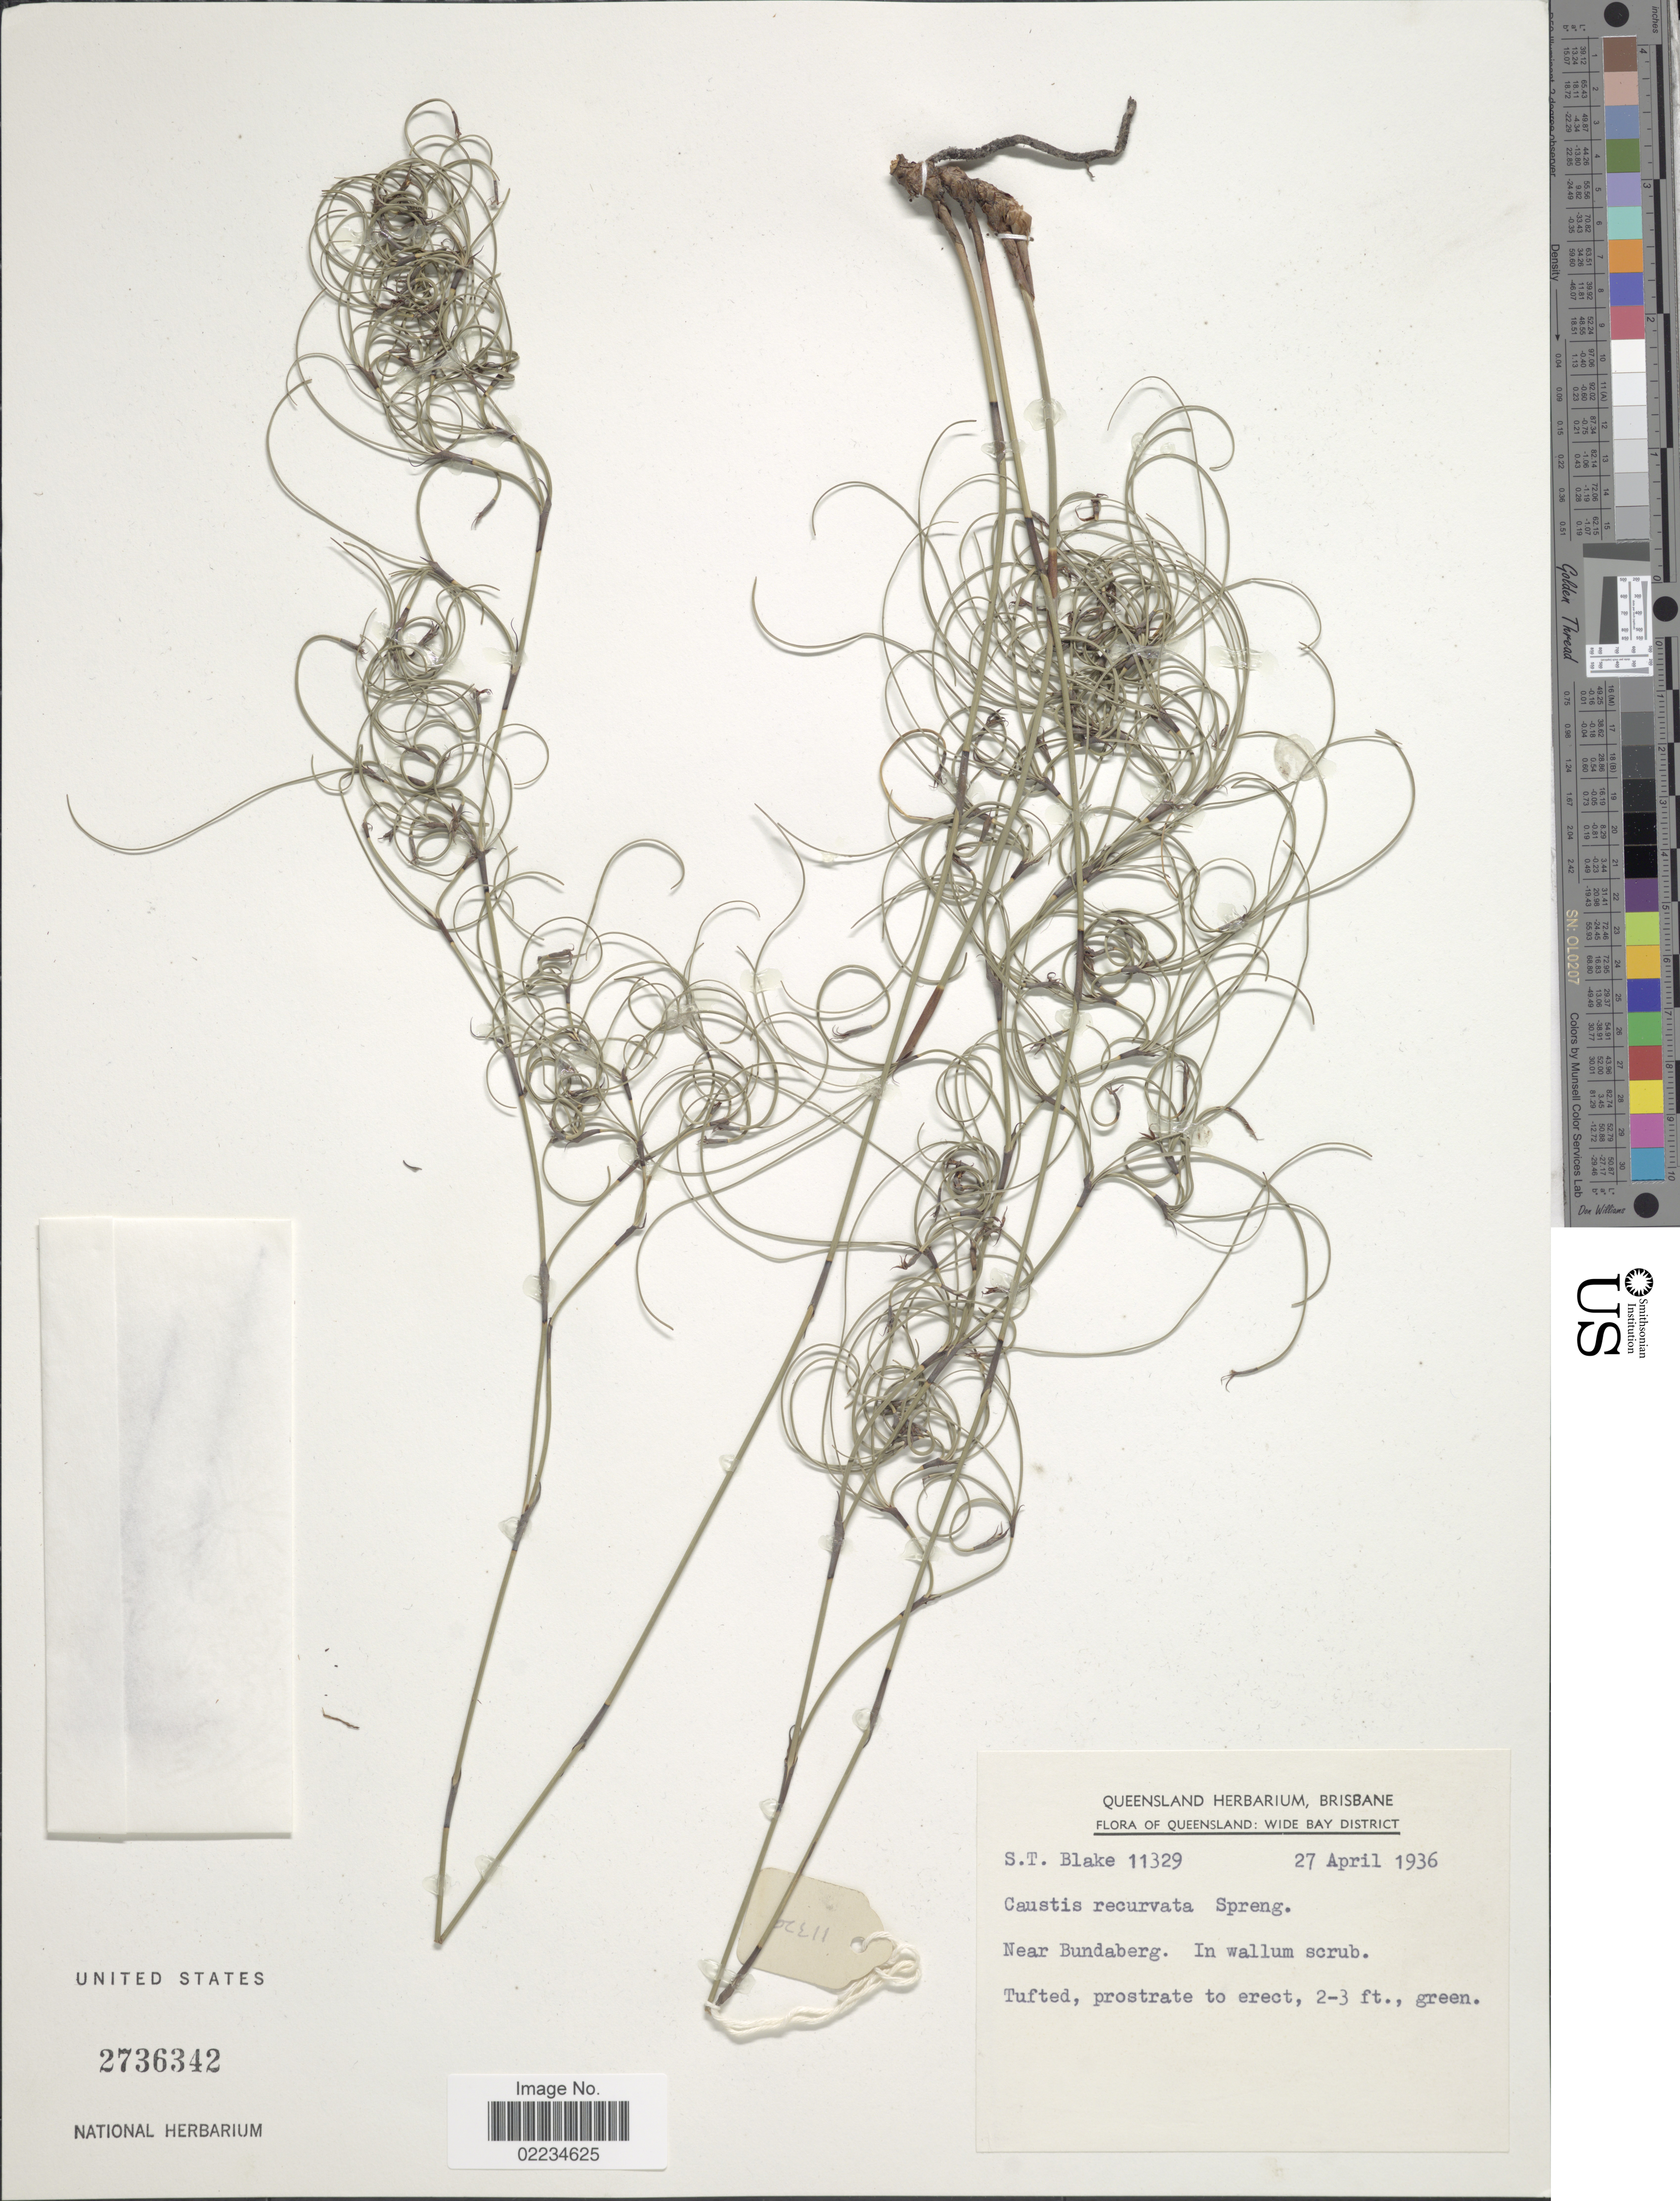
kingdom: Plantae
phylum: Tracheophyta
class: Liliopsida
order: Poales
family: Cyperaceae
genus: Caustis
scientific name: Caustis recurvata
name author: Spreng.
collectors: S. T. Blake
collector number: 11329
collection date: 1936-04-27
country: Australia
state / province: Queensland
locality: Wide Bay District, Near Bundaberg. In wallum scrub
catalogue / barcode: US 2736342